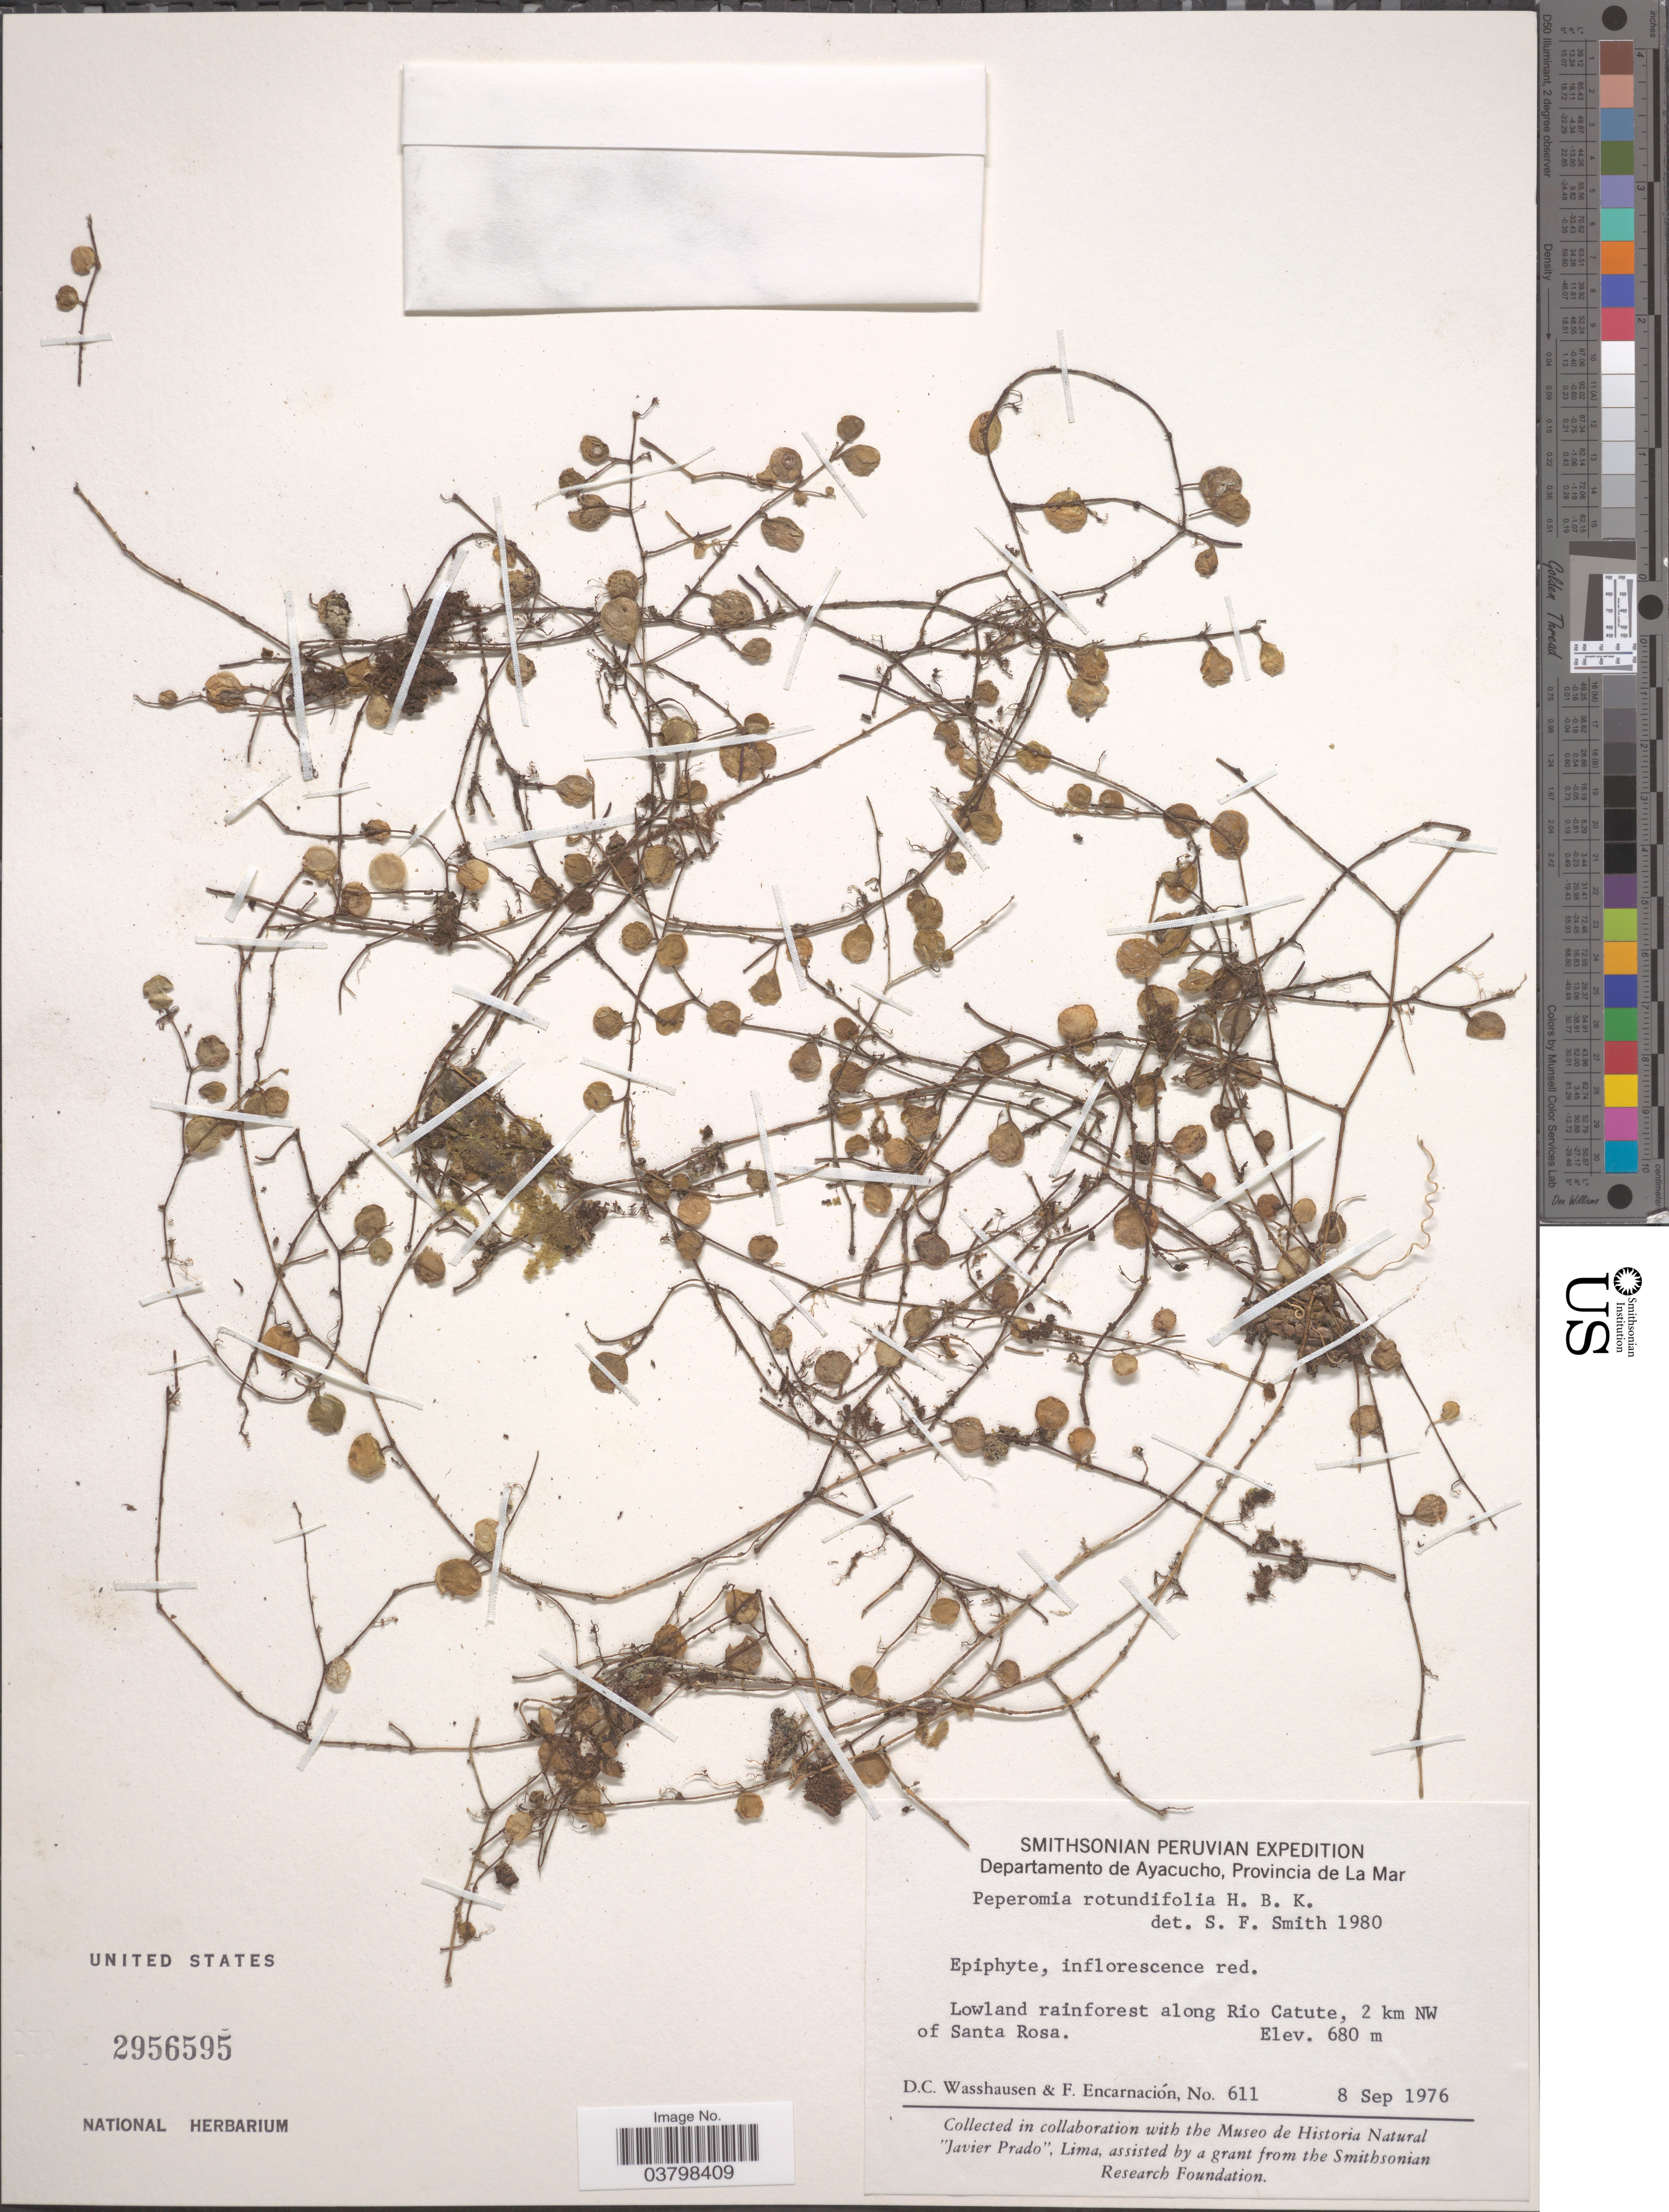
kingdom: Plantae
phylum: Tracheophyta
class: Magnoliopsida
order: Piperales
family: Piperaceae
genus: Peperomia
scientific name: Peperomia rotundifolia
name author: (L.) Kunth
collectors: D. C. Wasshausen & F. Encarnación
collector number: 611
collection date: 1976-09-08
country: Peru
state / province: Ayacucho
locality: Departamento de Ayacucho, Provincia de La Mar. Lowland rainforest along Rio Catute, 2 km NW of Santa Rosa.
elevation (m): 680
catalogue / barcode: US 2956595